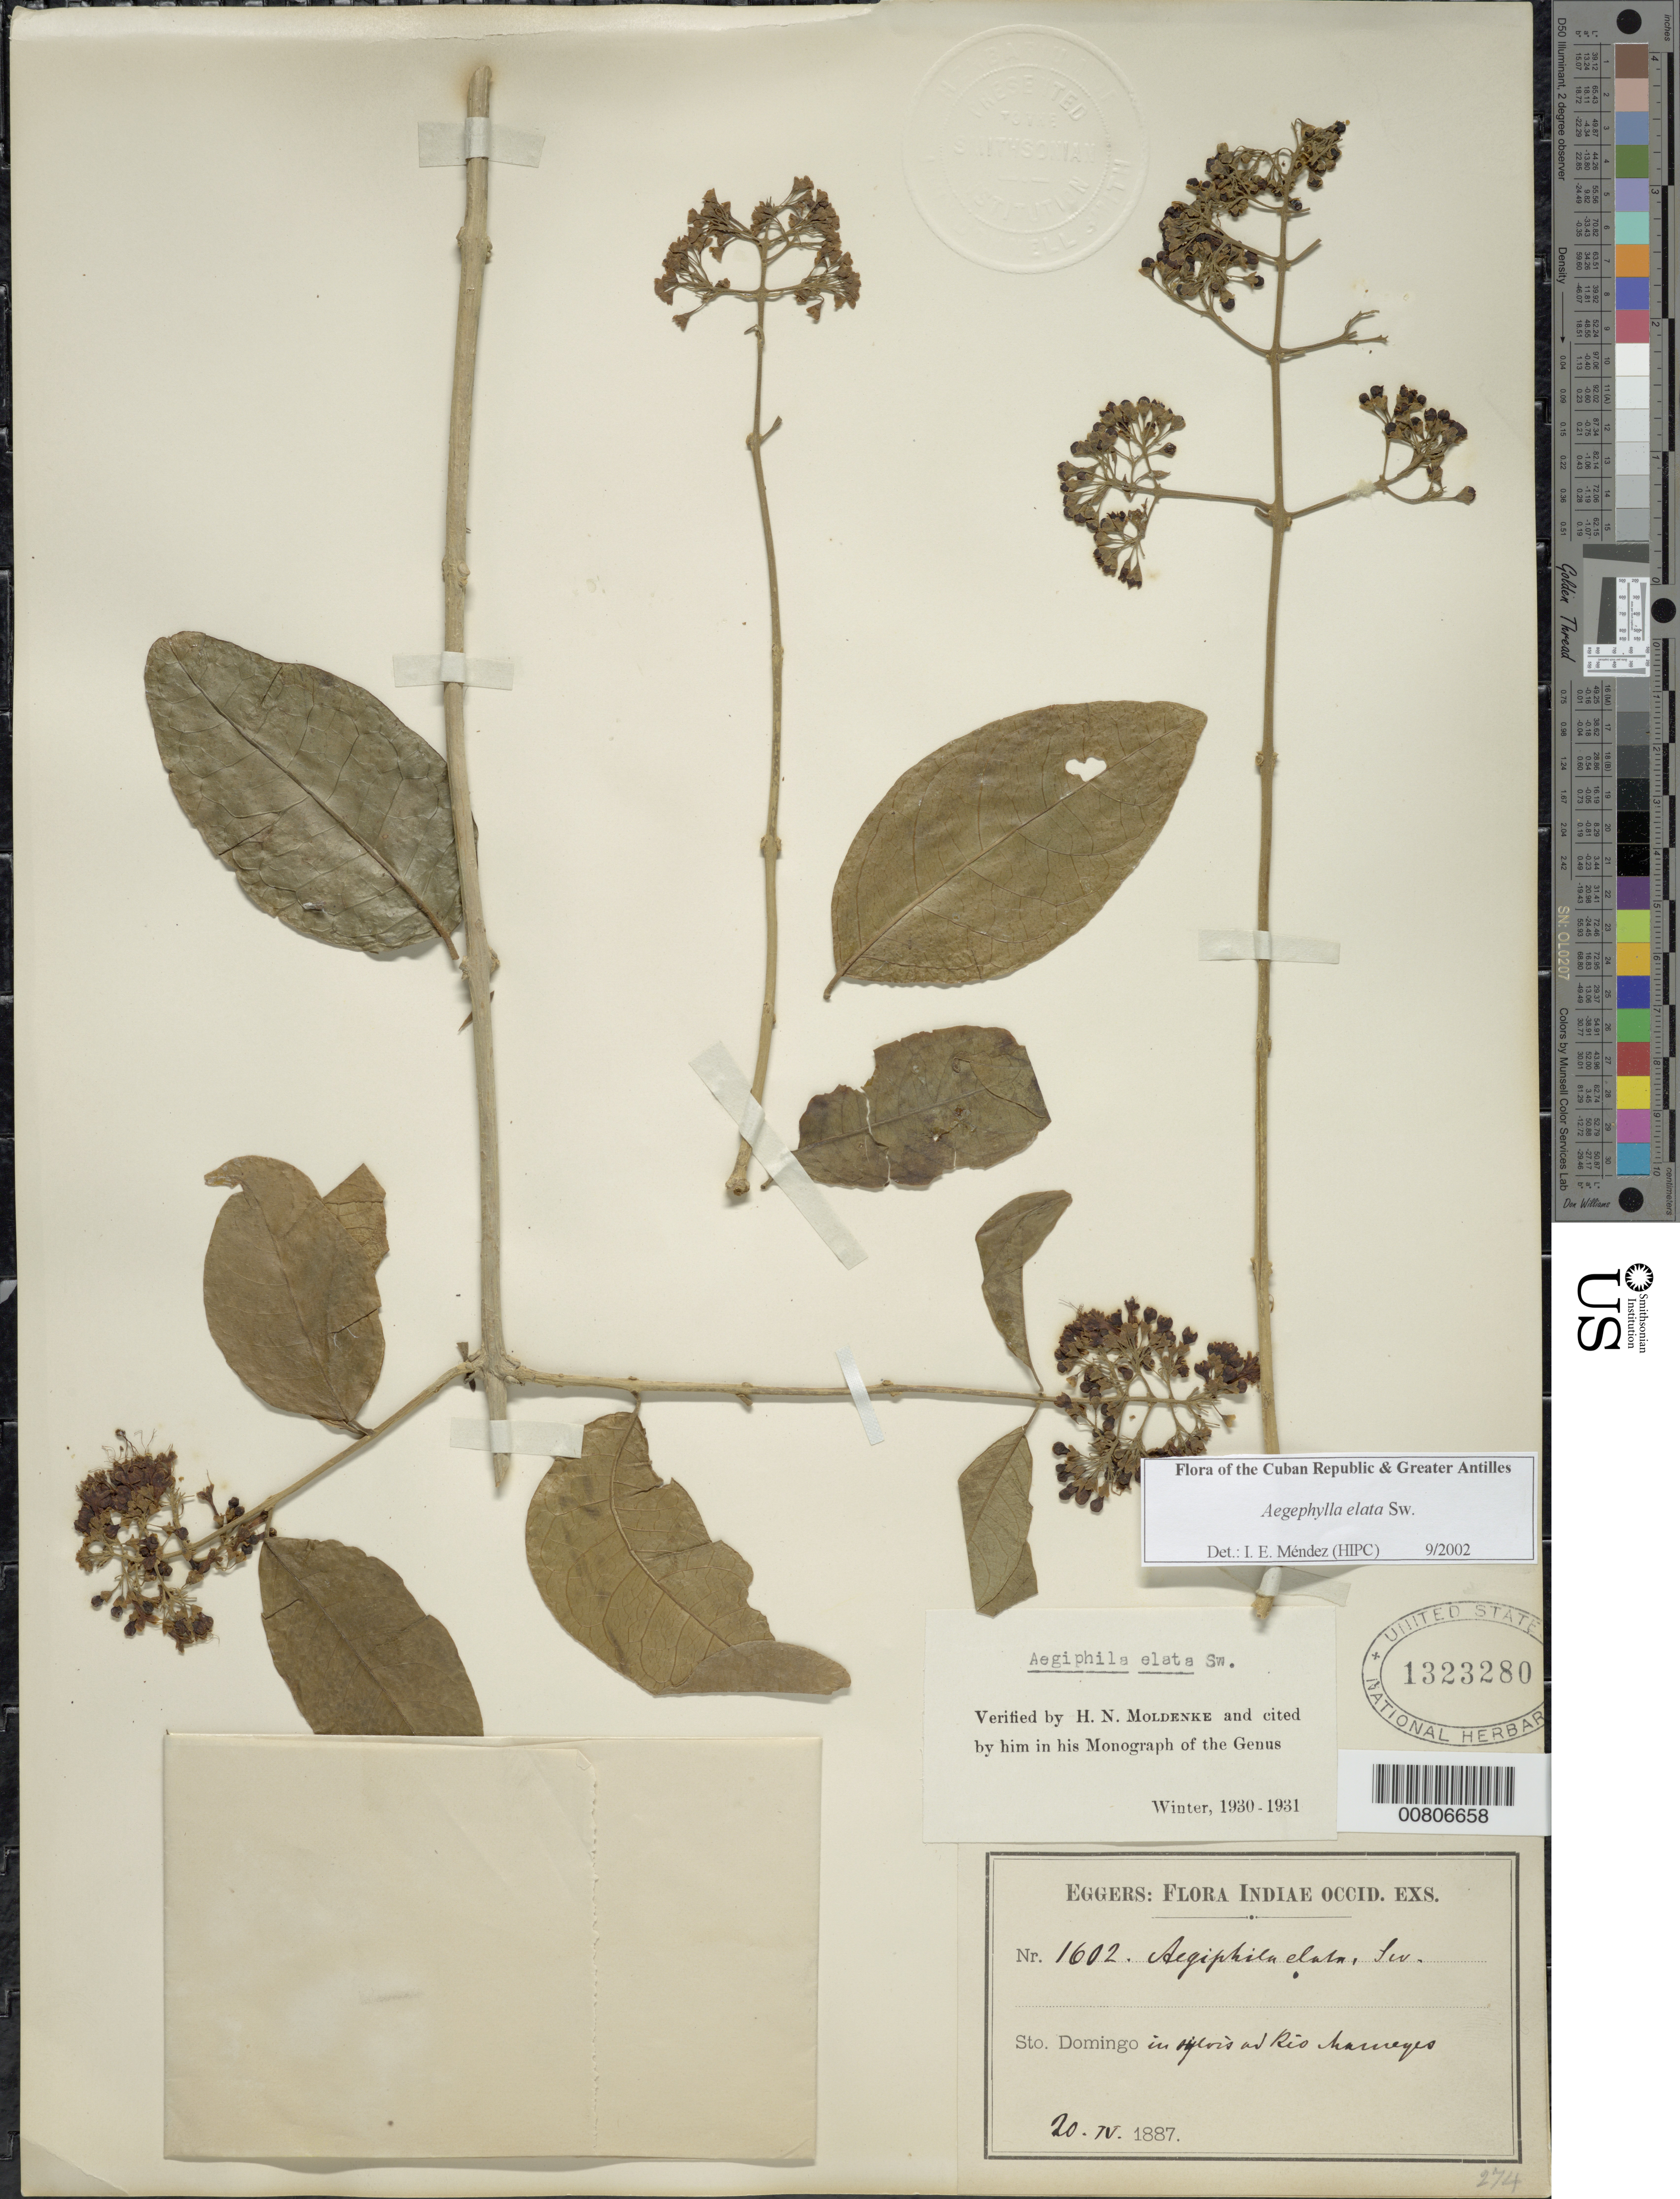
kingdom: Plantae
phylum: Tracheophyta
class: Magnoliopsida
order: Lamiales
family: Lamiaceae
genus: Aegiphila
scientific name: Aegiphila elata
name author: Sw.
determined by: Méndez, Isidro E., (HIPC)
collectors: H. F. A. von Eggers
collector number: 1602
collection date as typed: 20 Apr 1887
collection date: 1887-04-20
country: Dominican Republic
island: Hispaniola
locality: Rio Marneges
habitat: Sylvis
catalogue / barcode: US 1323279